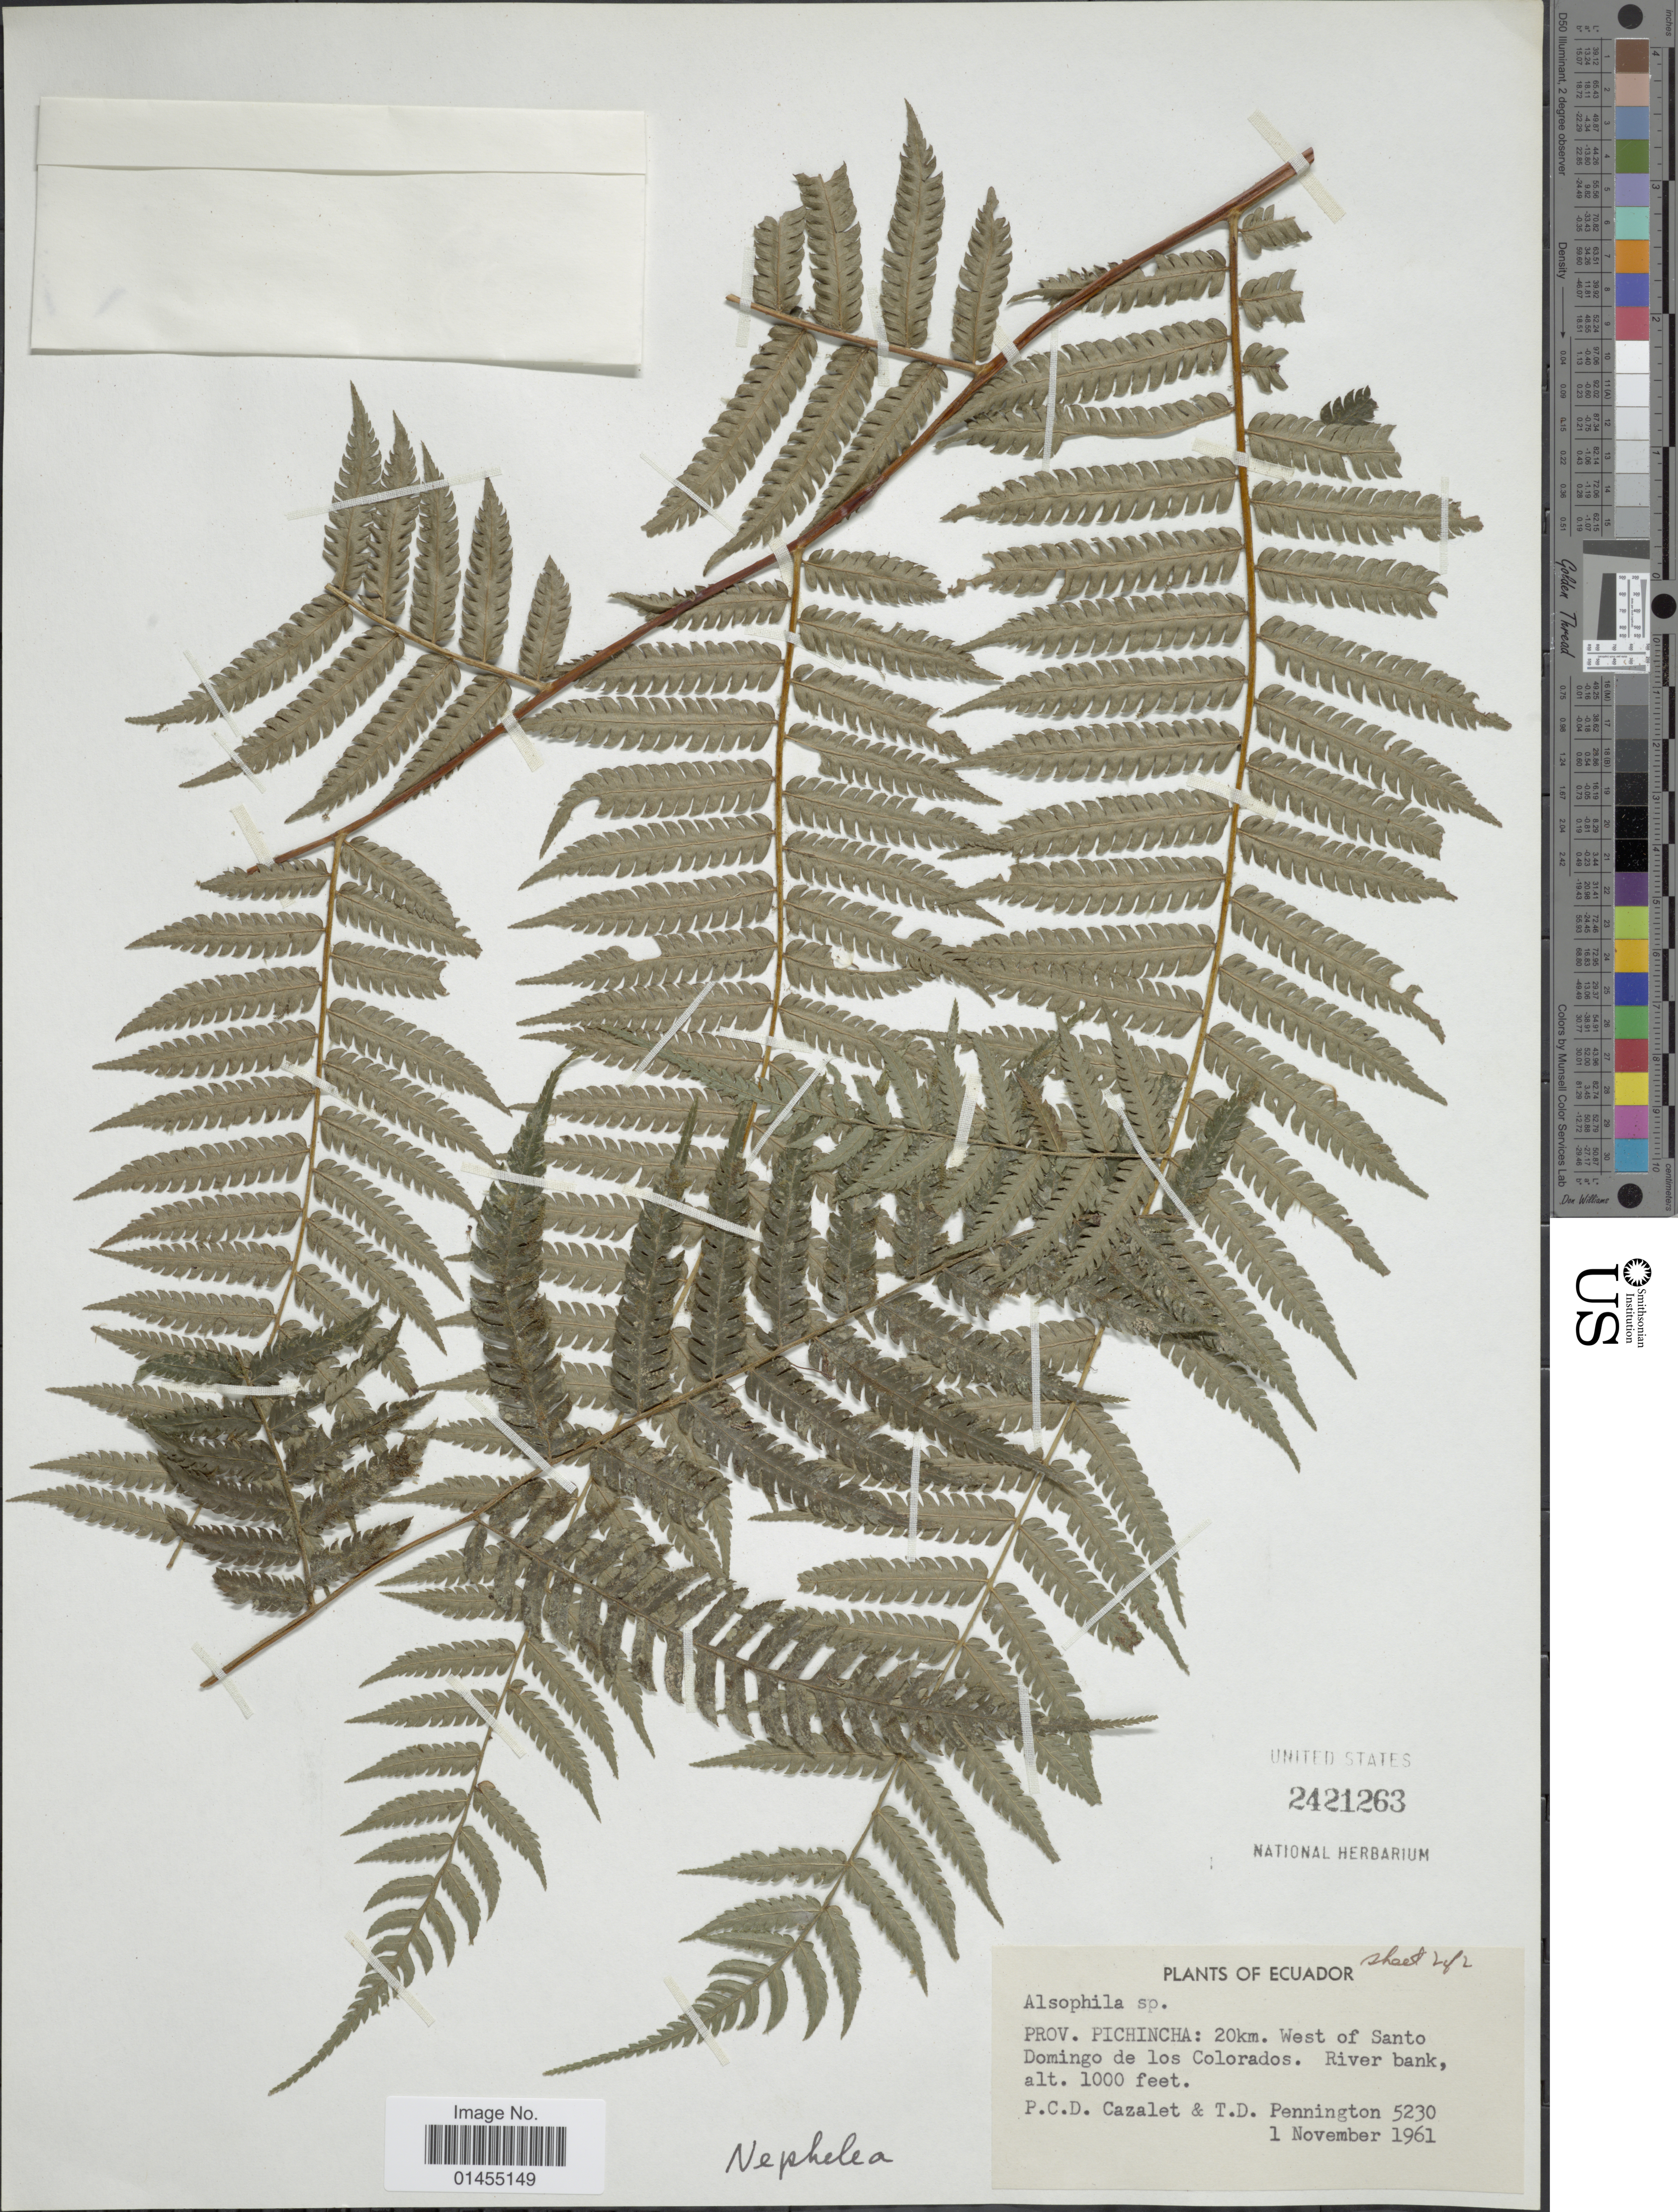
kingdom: Plantae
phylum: Tracheophyta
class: Polypodiopsida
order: Cyatheales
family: Cyatheaceae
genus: Alsophila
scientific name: Alsophila sp.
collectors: P. C. D. Cazalet & T. D. Pennington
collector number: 5230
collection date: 1961-11-01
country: Ecuador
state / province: Pichincha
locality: Prov. 20 km. West of Santo Domingo de los Colorados. River bank.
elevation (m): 305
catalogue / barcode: US 2521263